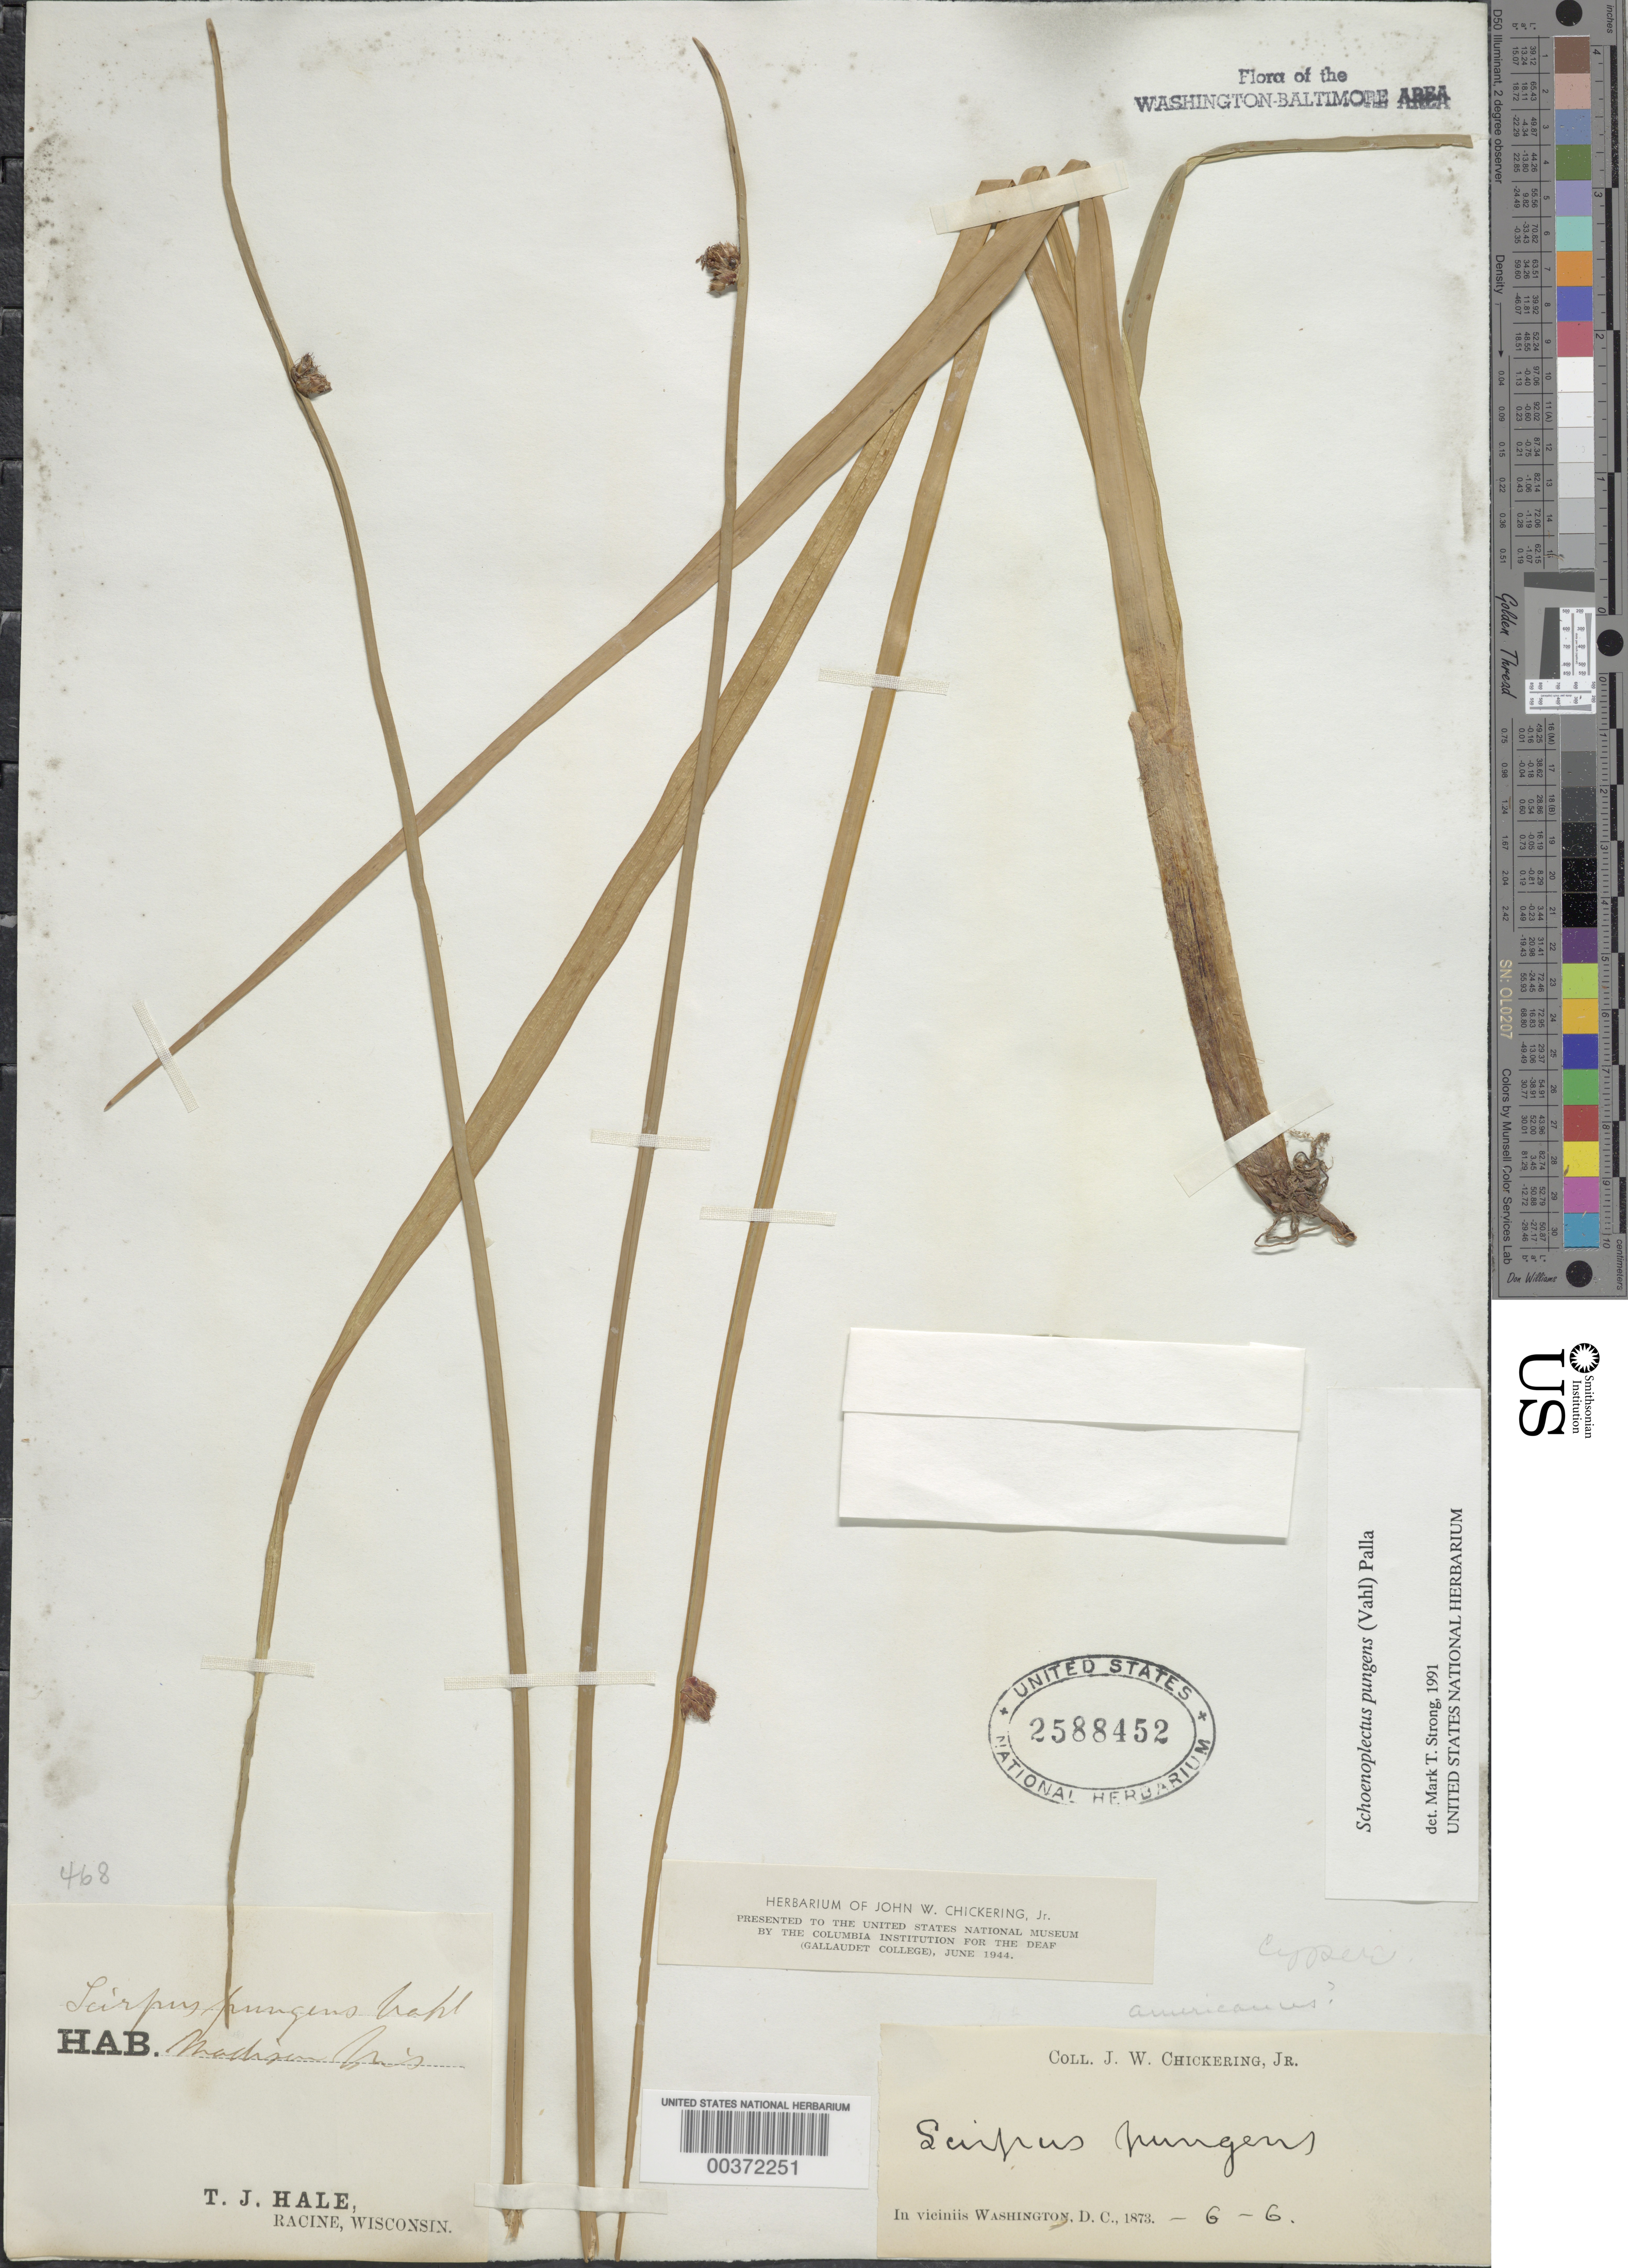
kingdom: Plantae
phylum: Tracheophyta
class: Liliopsida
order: Poales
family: Cyperaceae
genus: Schoenoplectus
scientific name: Schoenoplectus pungens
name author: (Vahl) Palla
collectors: J. W. Chickering Jr.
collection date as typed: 06 Jun 1873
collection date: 1873-06-06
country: United States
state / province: District of Columbia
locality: Washington DC Area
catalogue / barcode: US 2588452